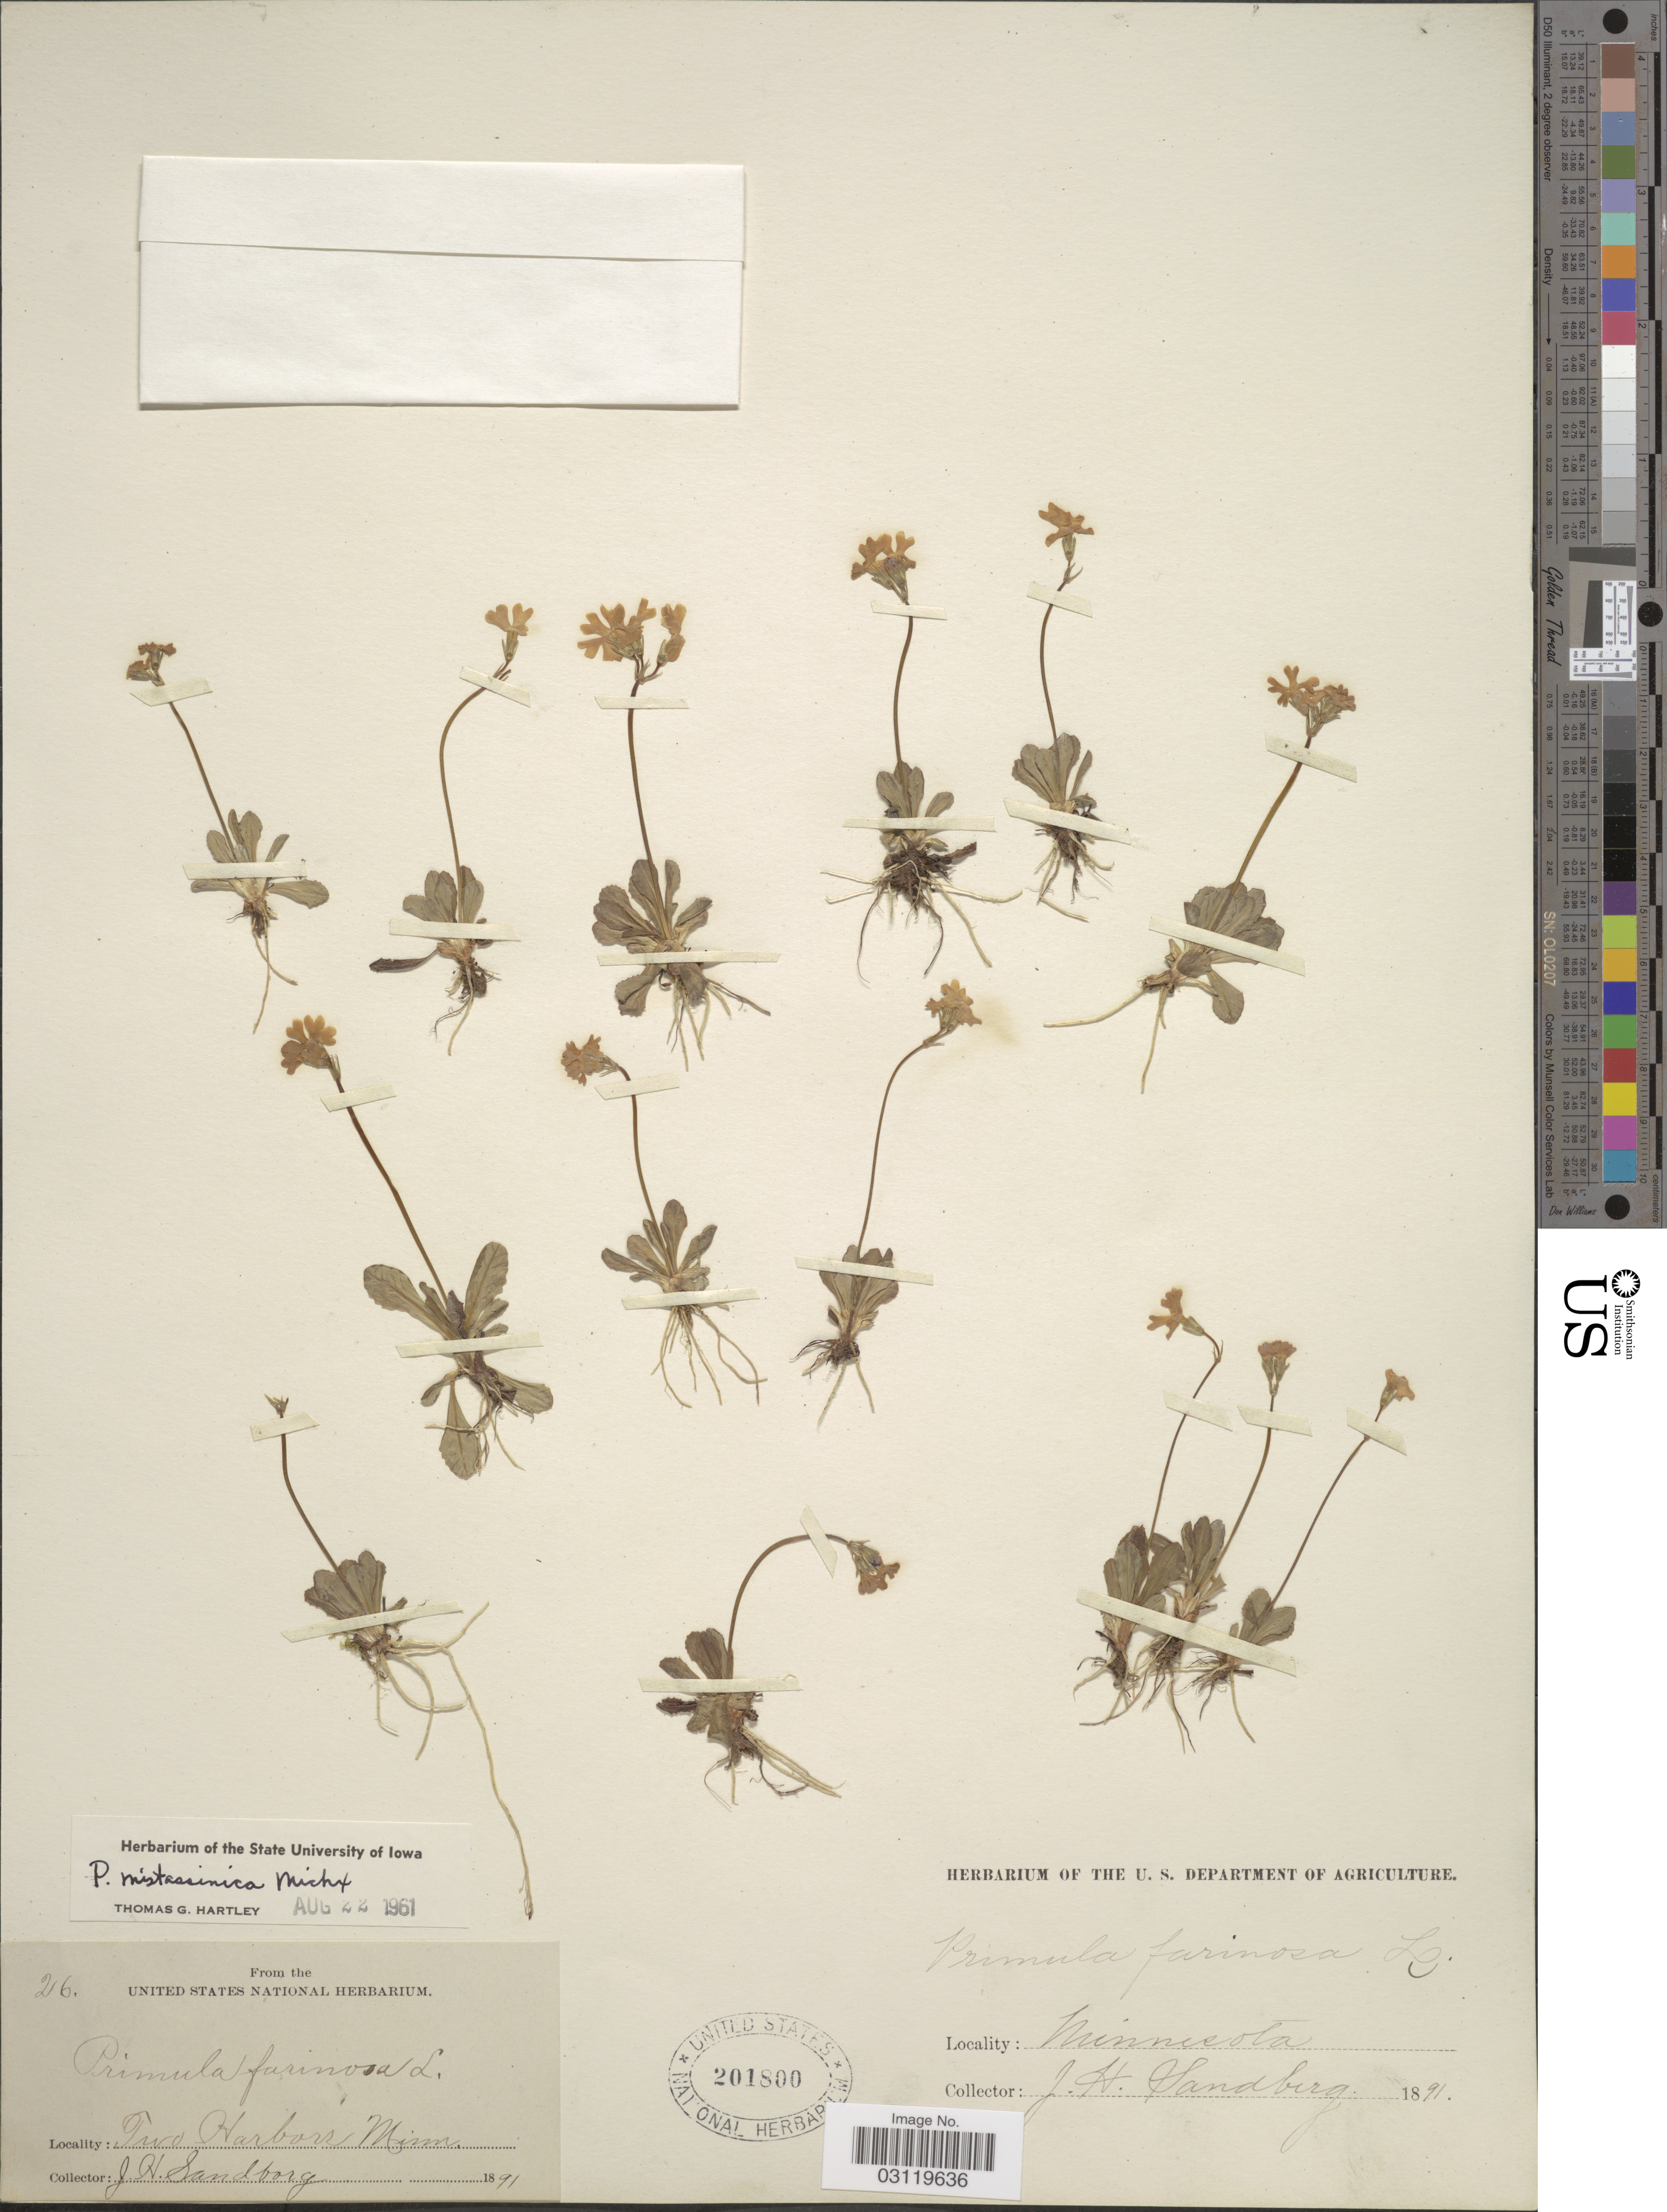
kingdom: Plantae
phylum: Tracheophyta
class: Magnoliopsida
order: Ericales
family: Primulaceae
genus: Primula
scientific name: Primula mistassinica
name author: Michx.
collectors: J. H. Sandberg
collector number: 26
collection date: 1891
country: United States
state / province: Minnesota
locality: Two Harbors.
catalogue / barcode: US 201800